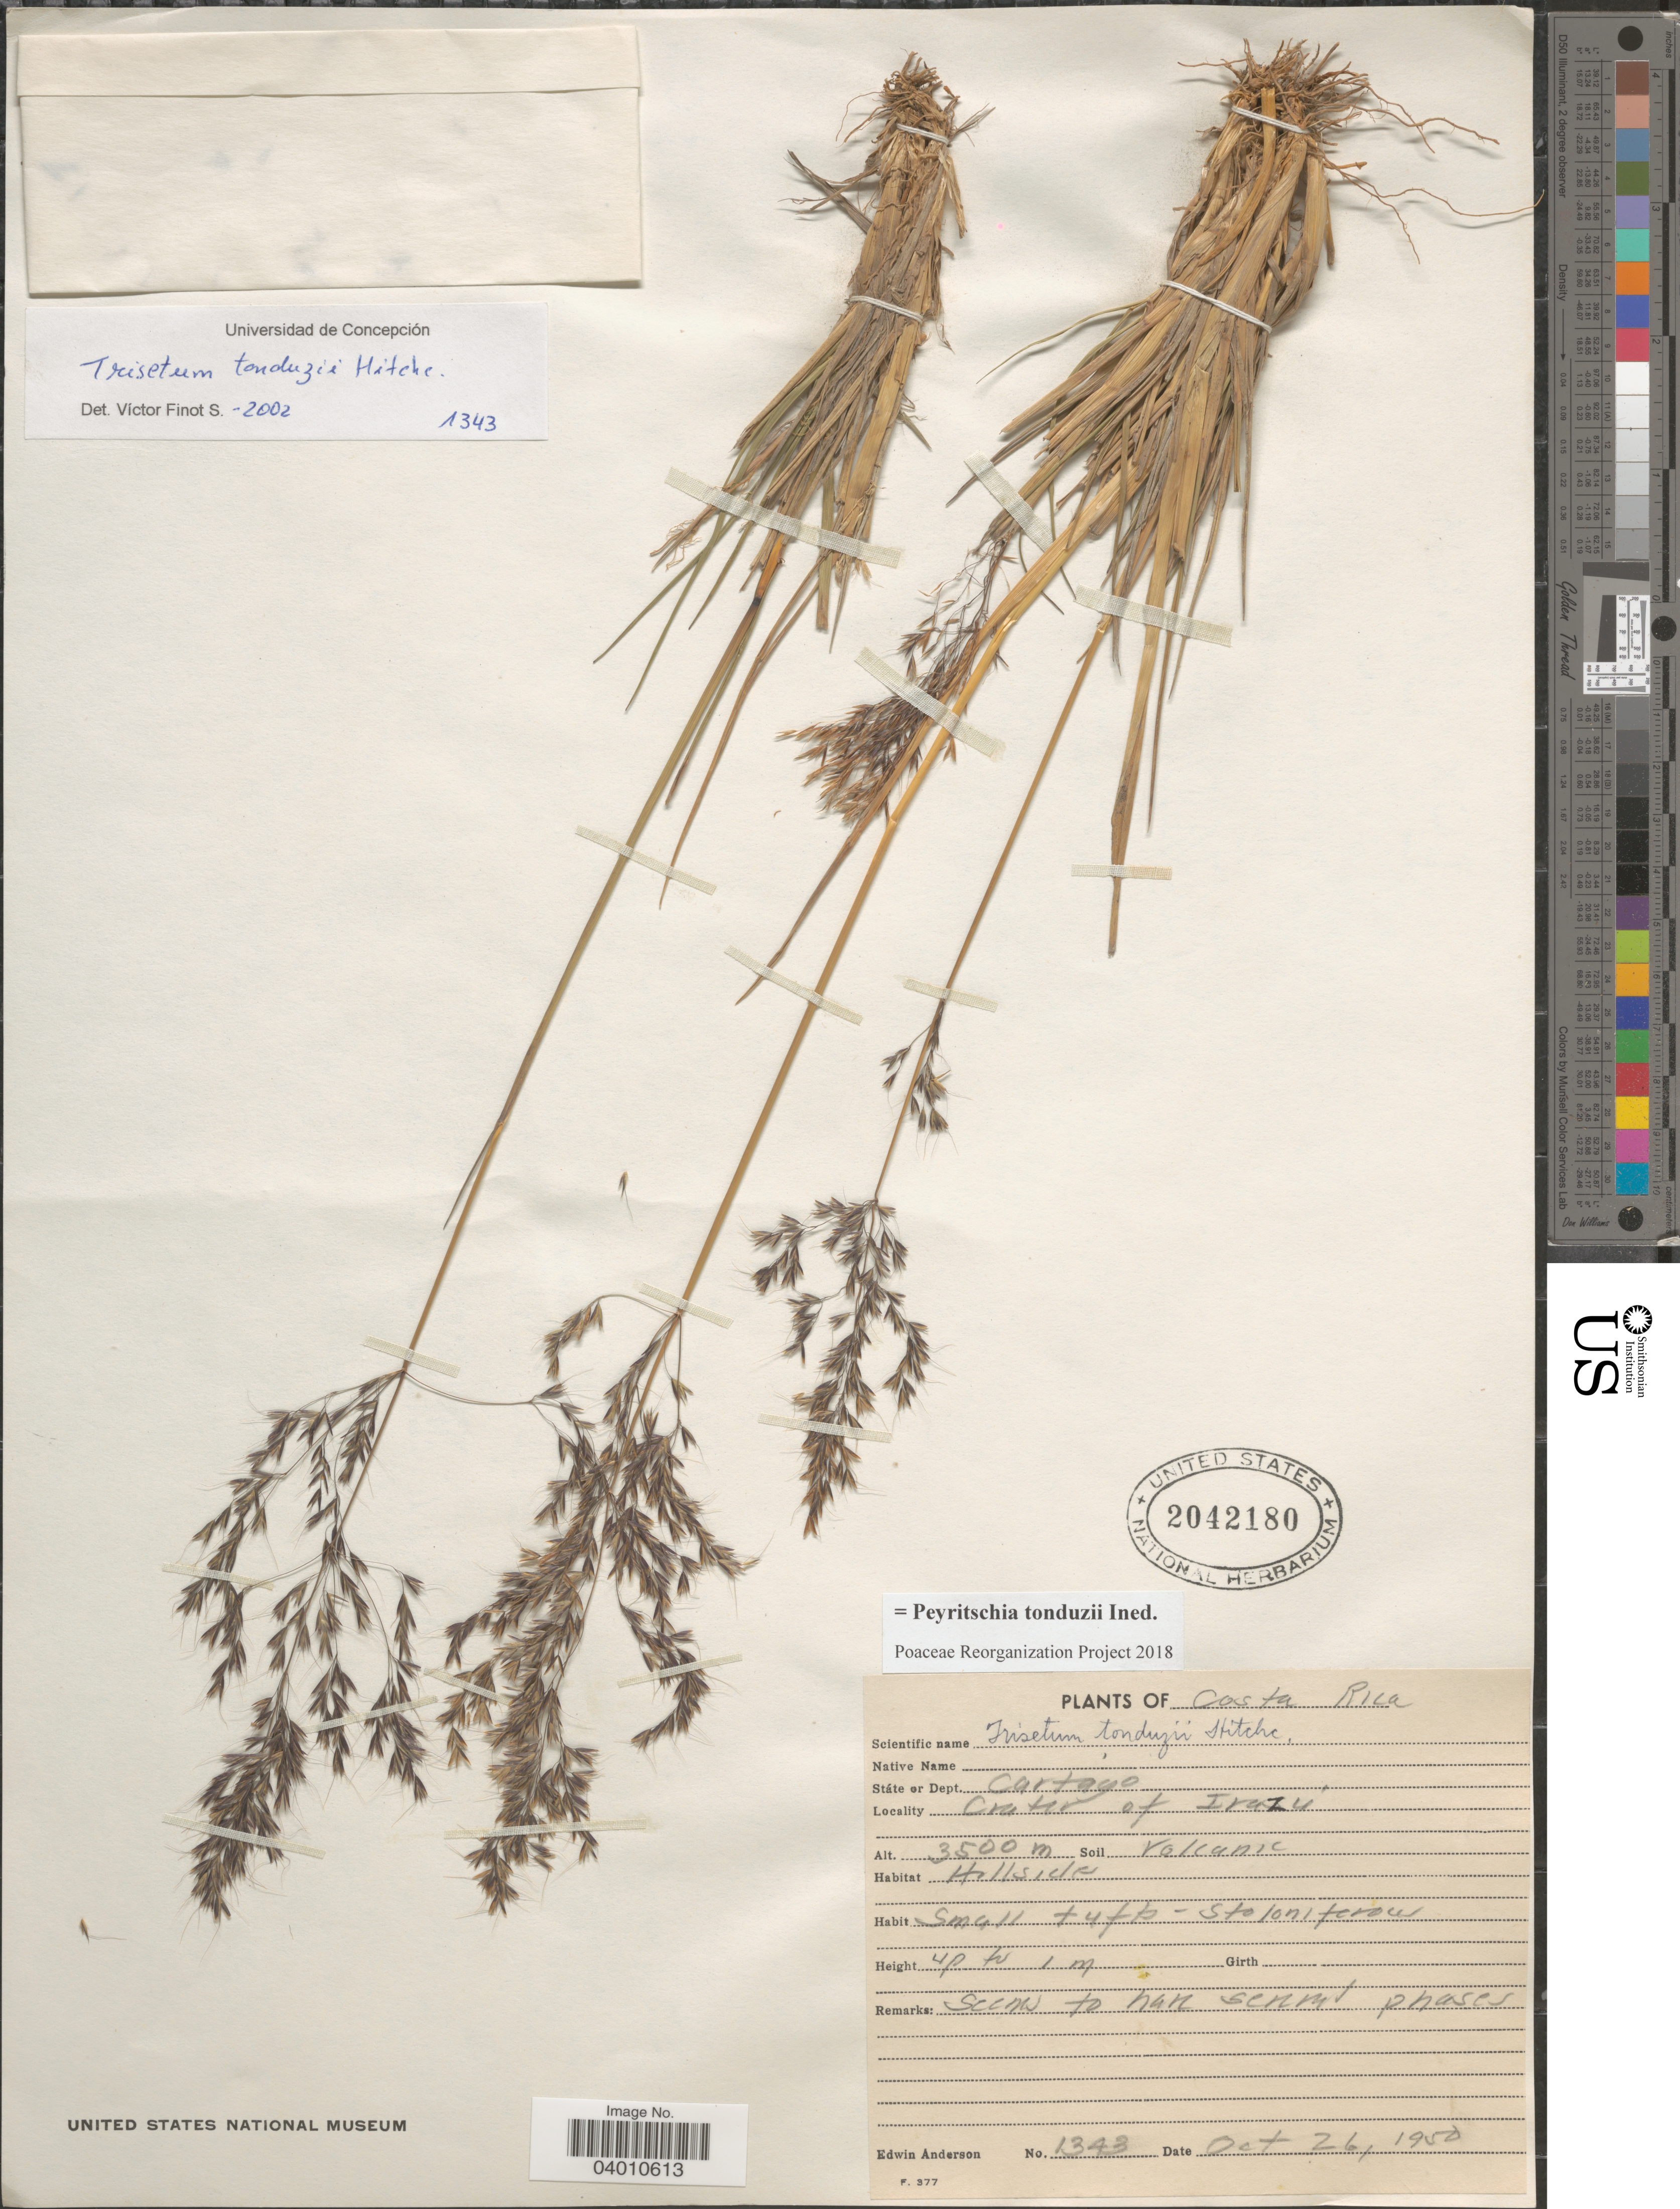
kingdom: Plantae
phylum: Tracheophyta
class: Liliopsida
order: Poales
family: Poaceae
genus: Peyritschia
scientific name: Peyritschia tonduzii ined.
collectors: E. Anderson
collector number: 1343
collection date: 1950-10-26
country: Costa Rica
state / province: Cartago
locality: Crater of Irazú.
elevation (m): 3500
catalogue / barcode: US 2042180